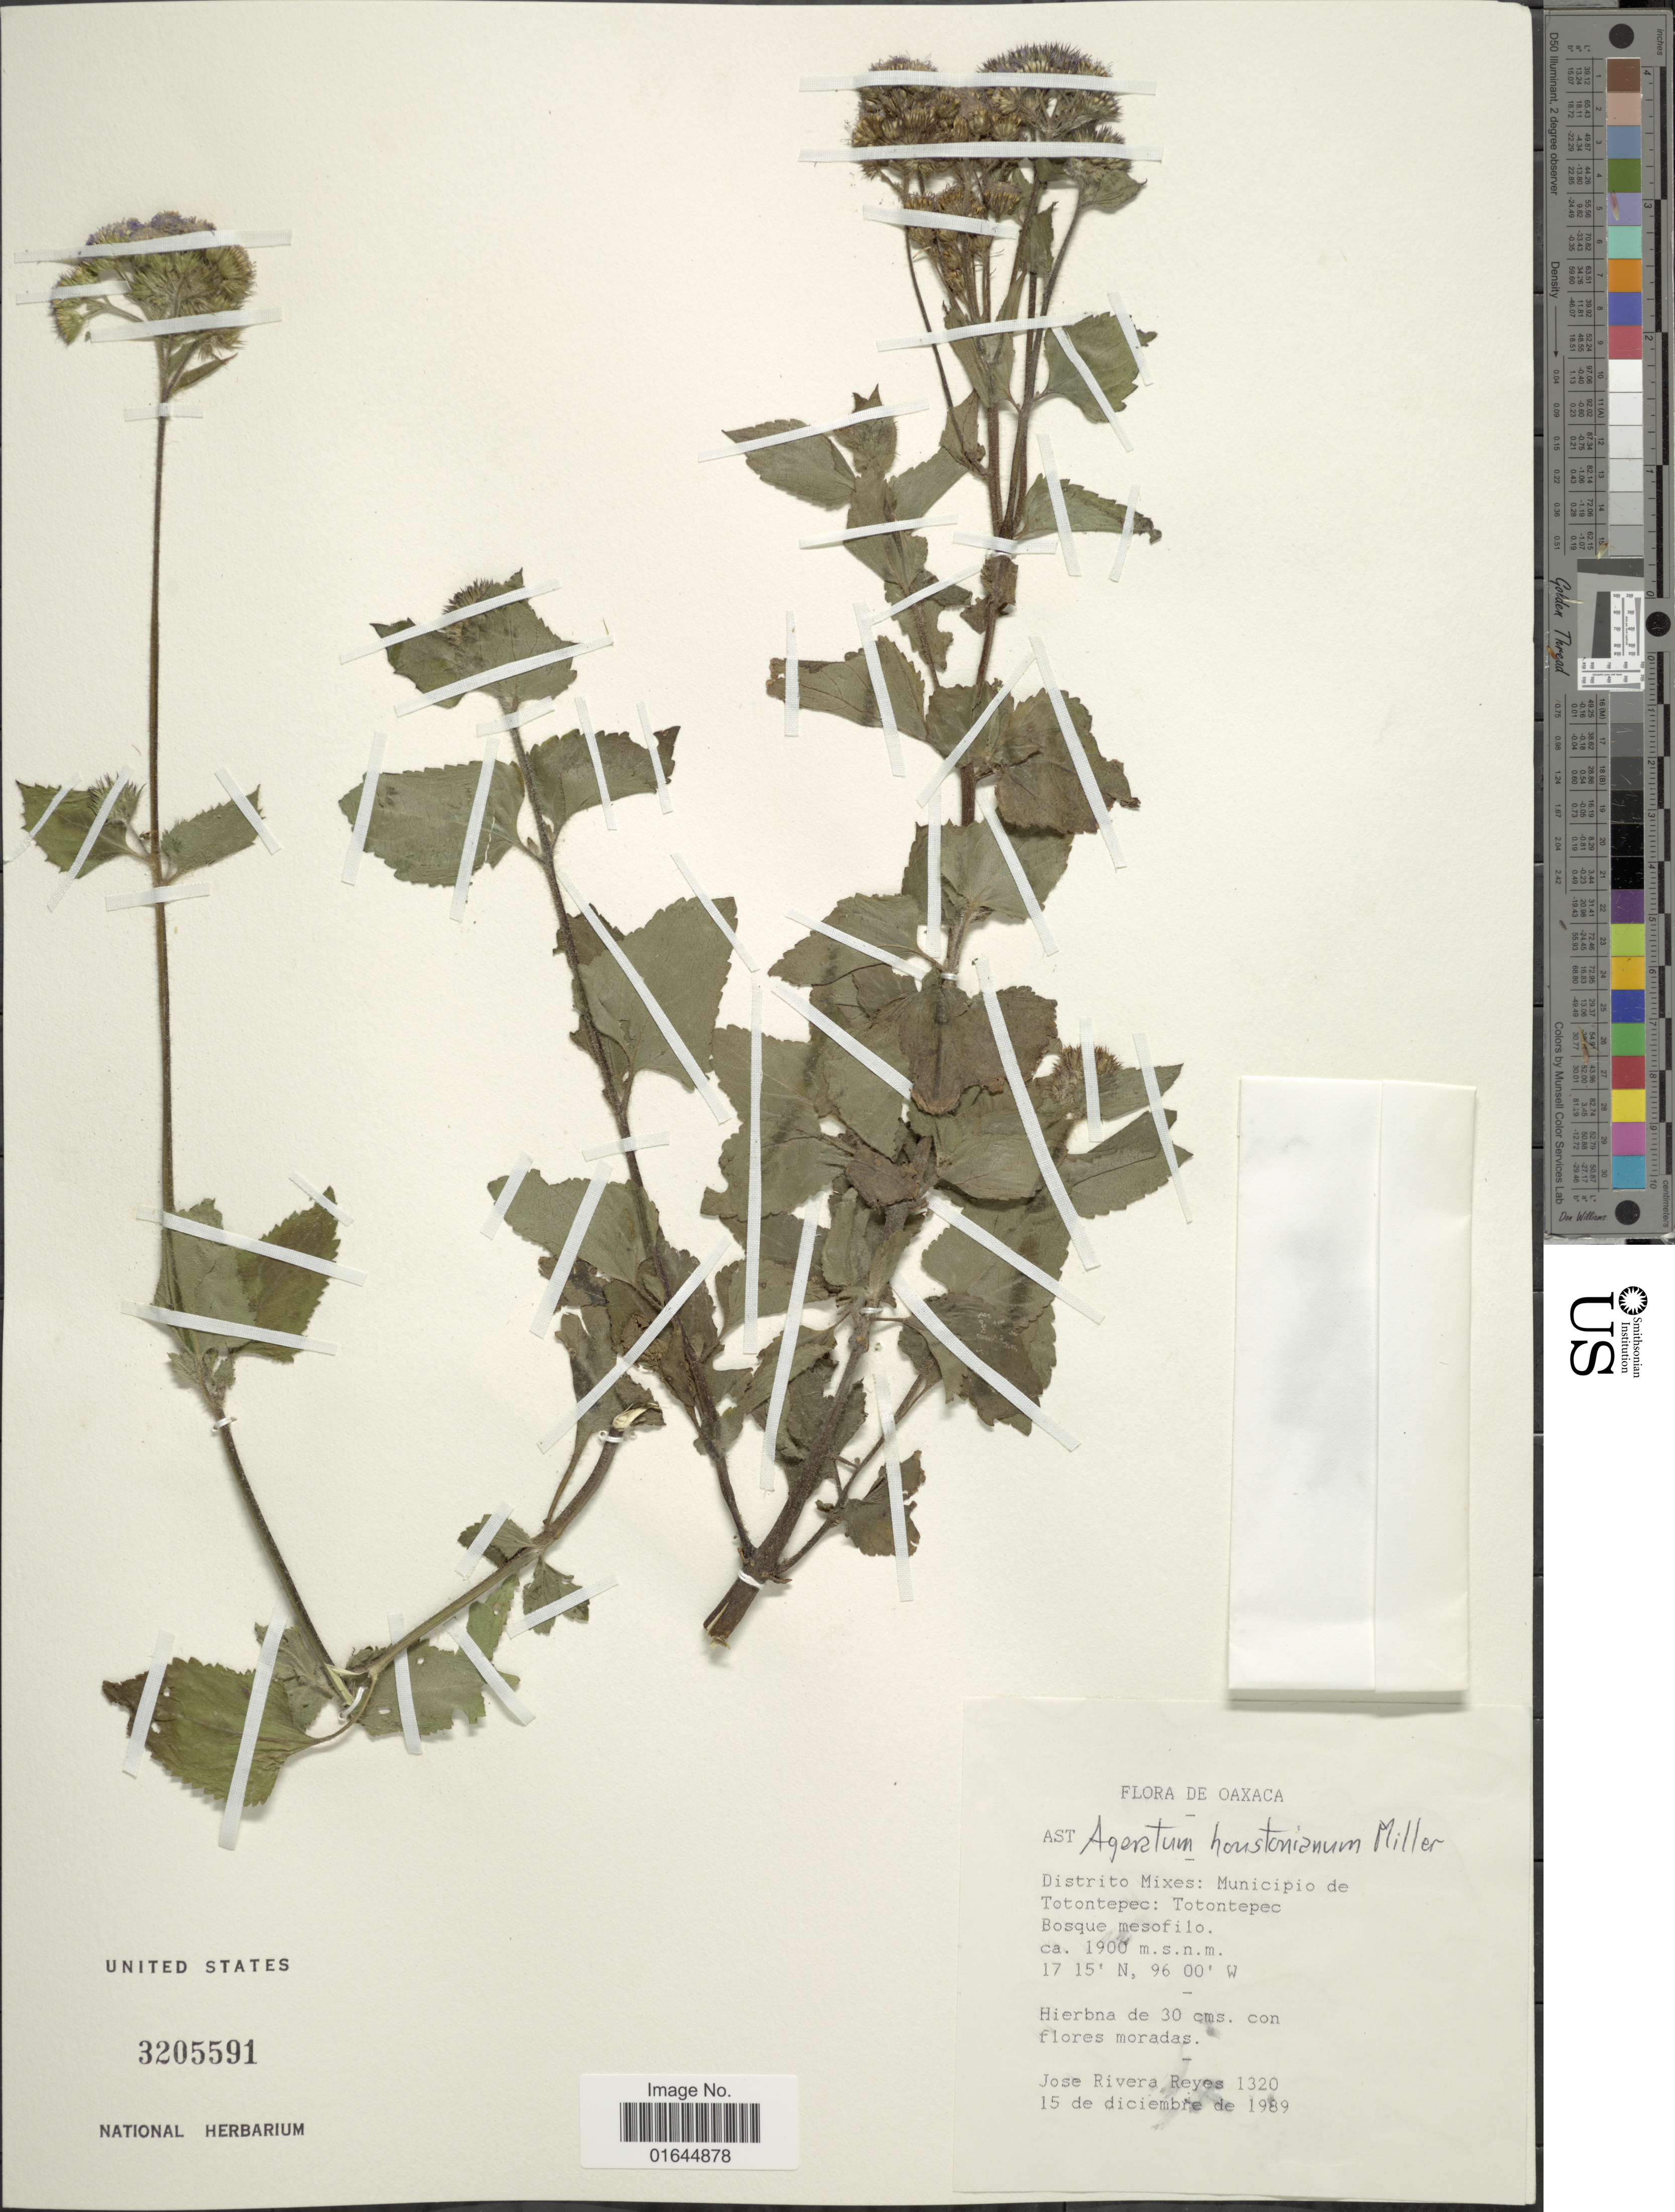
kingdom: Plantae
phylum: Tracheophyta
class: Magnoliopsida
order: Asterales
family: Asteraceae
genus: Ageratum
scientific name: Ageratum houstonianum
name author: Mill.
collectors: J. Reyes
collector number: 1320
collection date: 1989-12-15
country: Mexico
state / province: Oaxaca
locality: Distrito Mixes: Municipio de Totontepec: Totontepec Nosque mesofilo.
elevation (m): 1900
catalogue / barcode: US 3205591